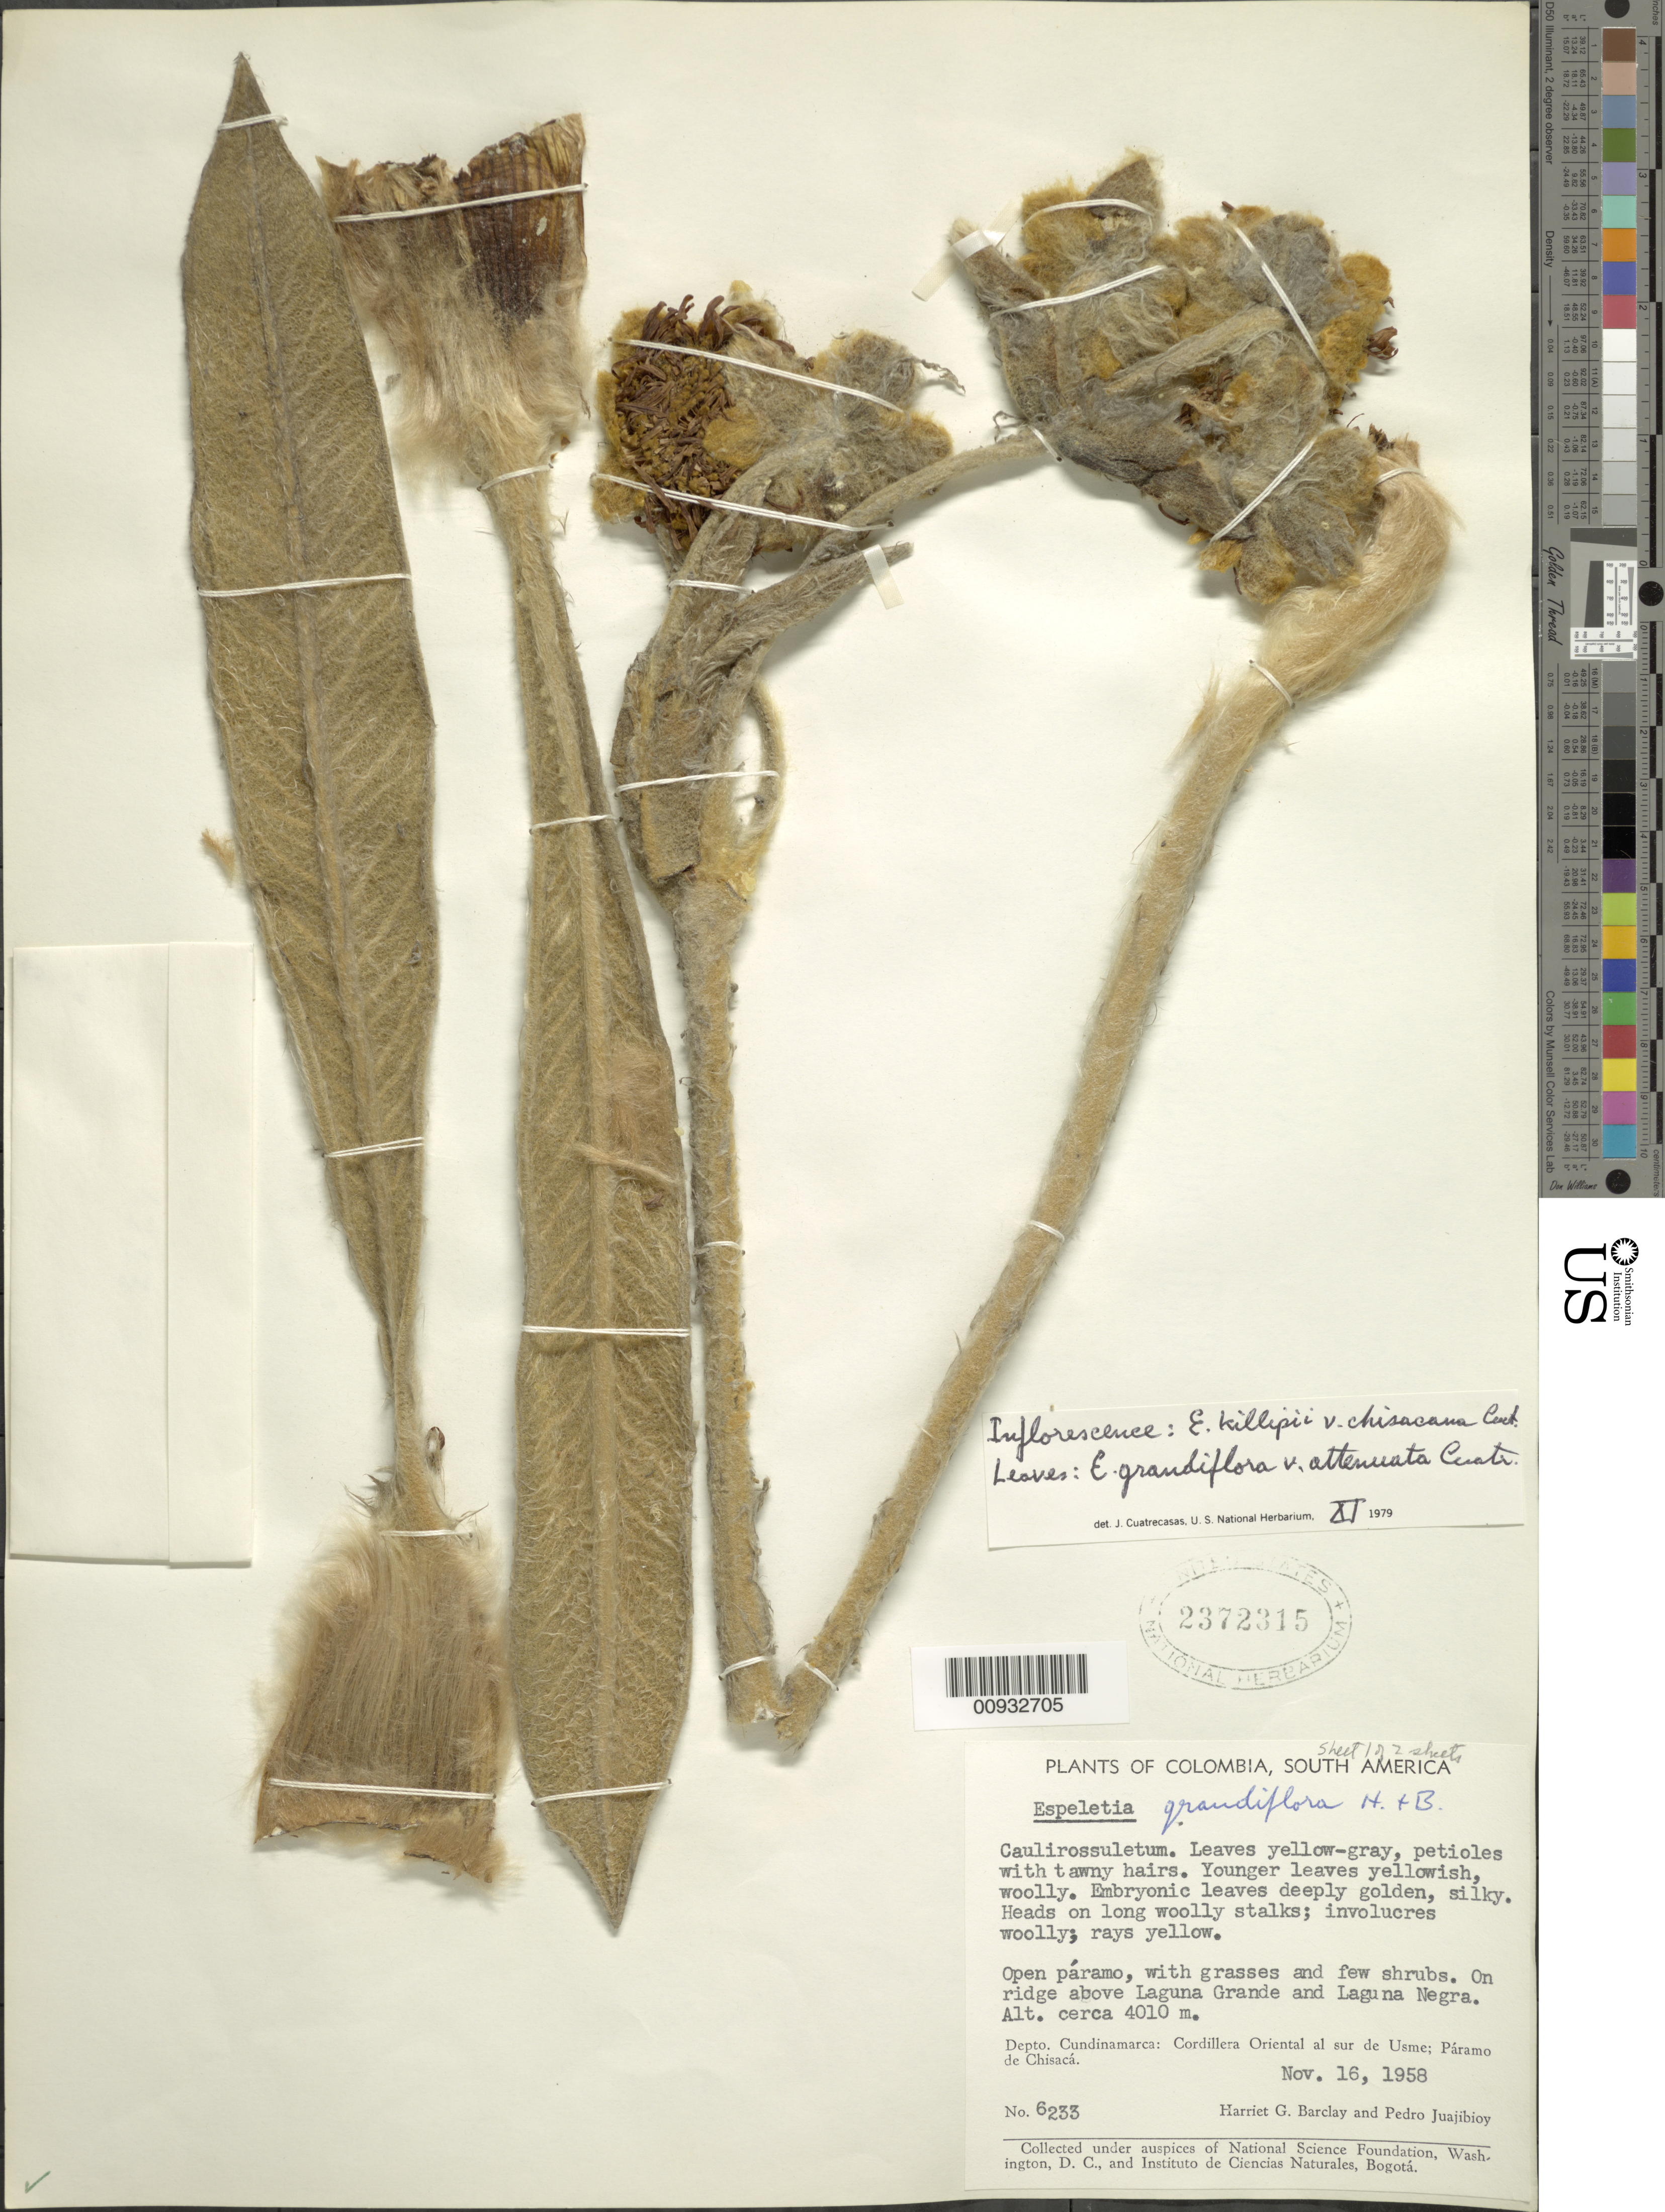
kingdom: Plantae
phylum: Tracheophyta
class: Magnoliopsida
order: Asterales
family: Asteraceae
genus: Espeletia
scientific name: Espeletia killipii var. chisacana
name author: Cuatrec.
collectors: H. G. Barclay & P. Juajibioy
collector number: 6233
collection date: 1958-11-16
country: Colombia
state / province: Cundinamarca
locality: Cordillera Oriental al sur de Usme; Paramo de Chisaca. On ridge above Laguna Grande and Laguna Negra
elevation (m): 4010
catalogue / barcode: US 2372315